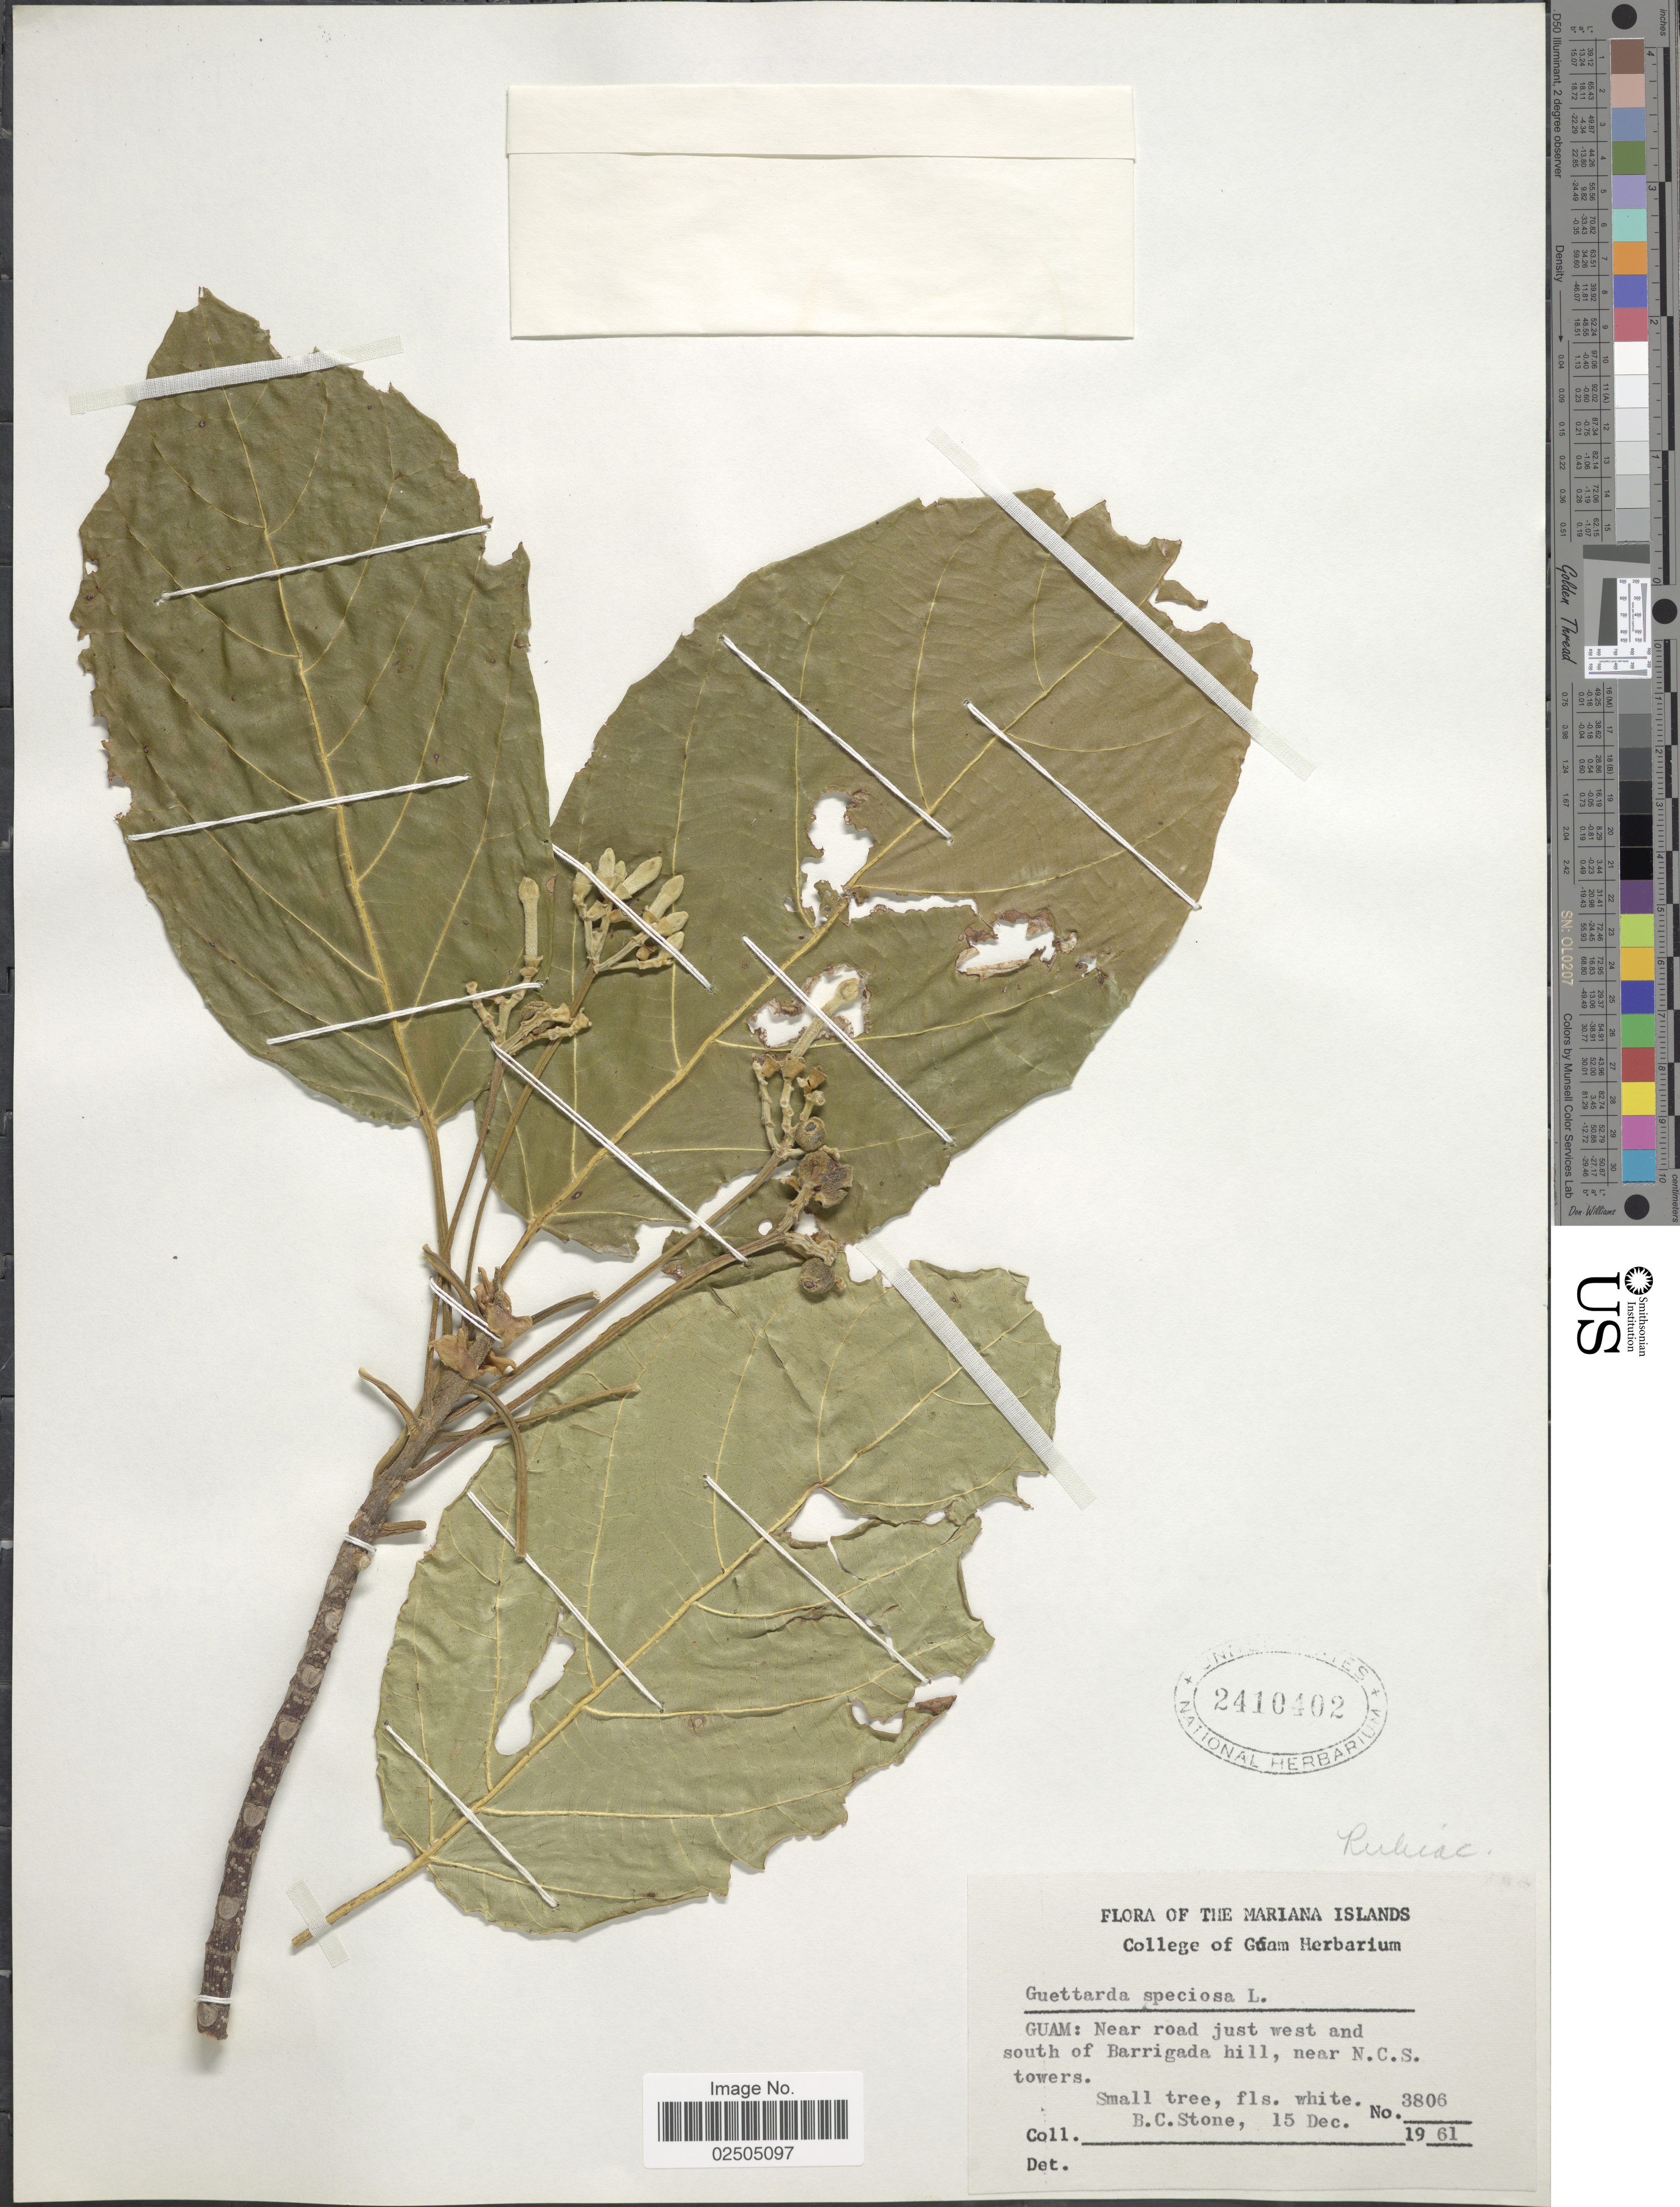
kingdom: Plantae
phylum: Tracheophyta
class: Magnoliopsida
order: Gentianales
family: Rubiaceae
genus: Guettarda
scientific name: Guettarda speciosa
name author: L.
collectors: B. C. Stone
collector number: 3806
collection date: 1961-12-15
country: Guam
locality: The Mariana Islands, near road just west and south of Barrigada hill, near N.C.S. towers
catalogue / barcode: US 2410402